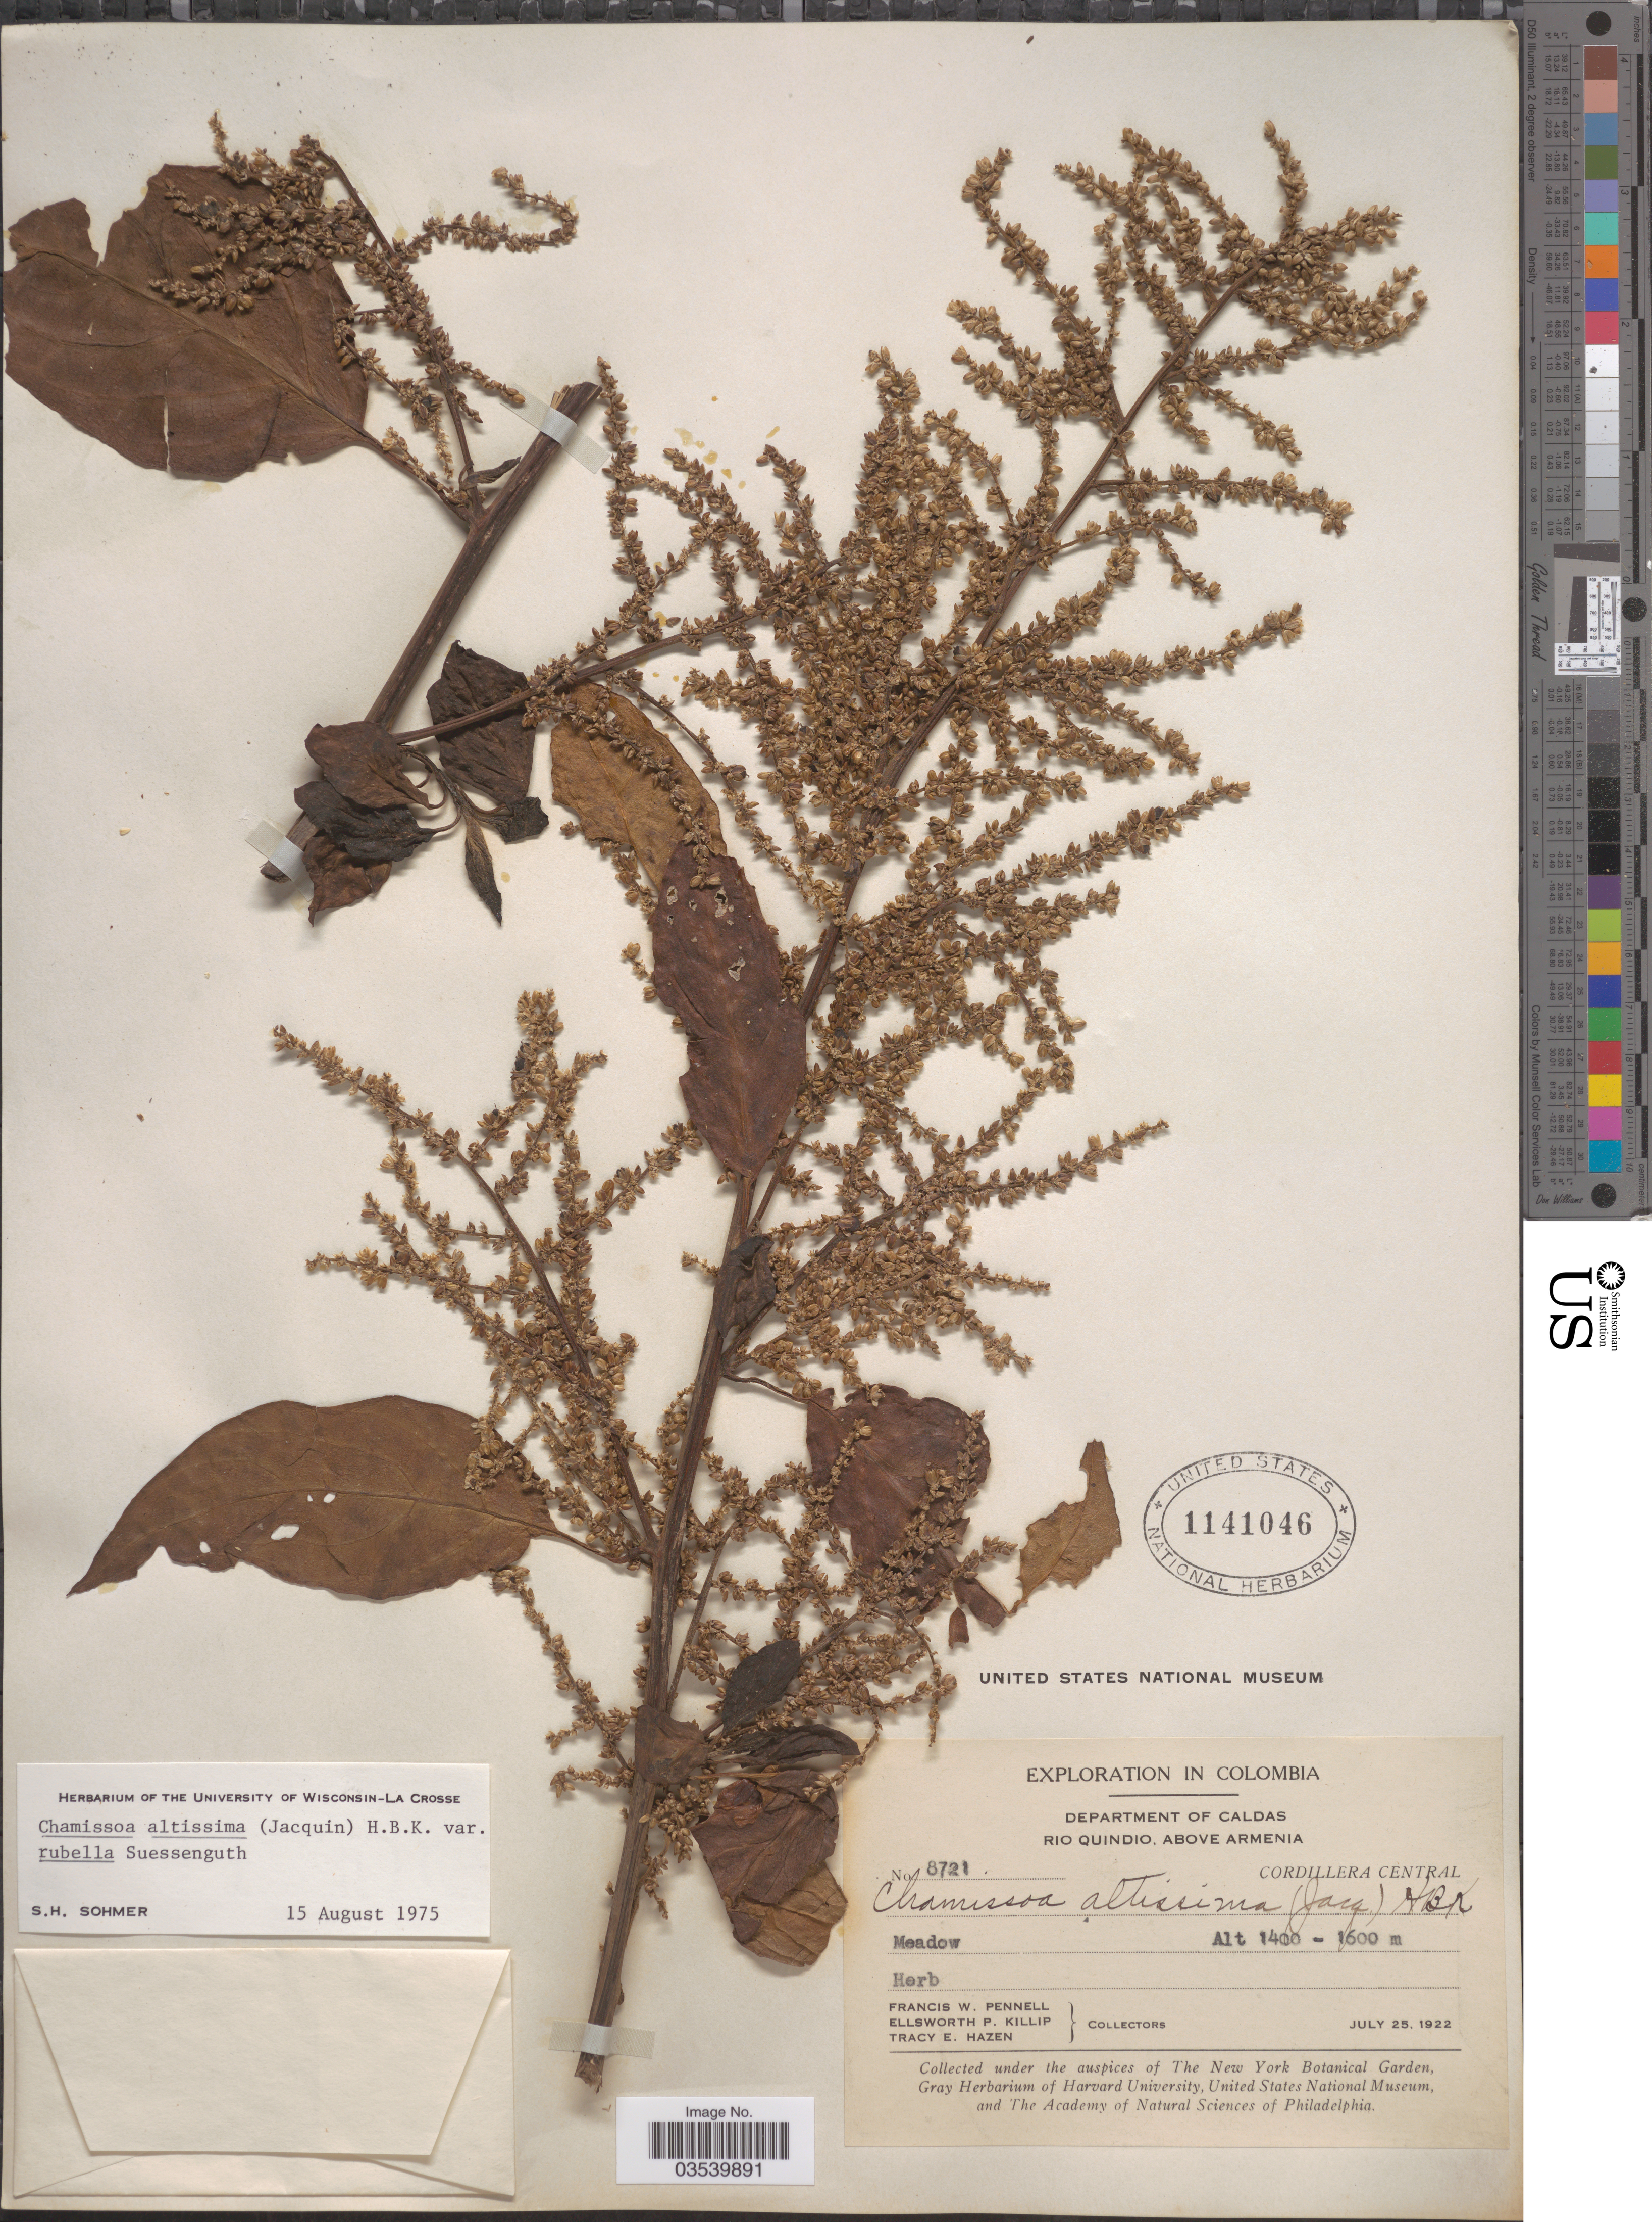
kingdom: Plantae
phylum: Tracheophyta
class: Magnoliopsida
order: Caryophyllales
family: Amaranthaceae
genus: Chamissoa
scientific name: Chamissoa altissima var. rubella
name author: Suess.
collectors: F. W. Pennell, E. P. Killip & T. E. Hazen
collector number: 8721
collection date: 1922-07-25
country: Colombia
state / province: Caldas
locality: Department of Caldas. Rio Quindio, above Armenia. Cordillera Central.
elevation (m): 1400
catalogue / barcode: US 1141046